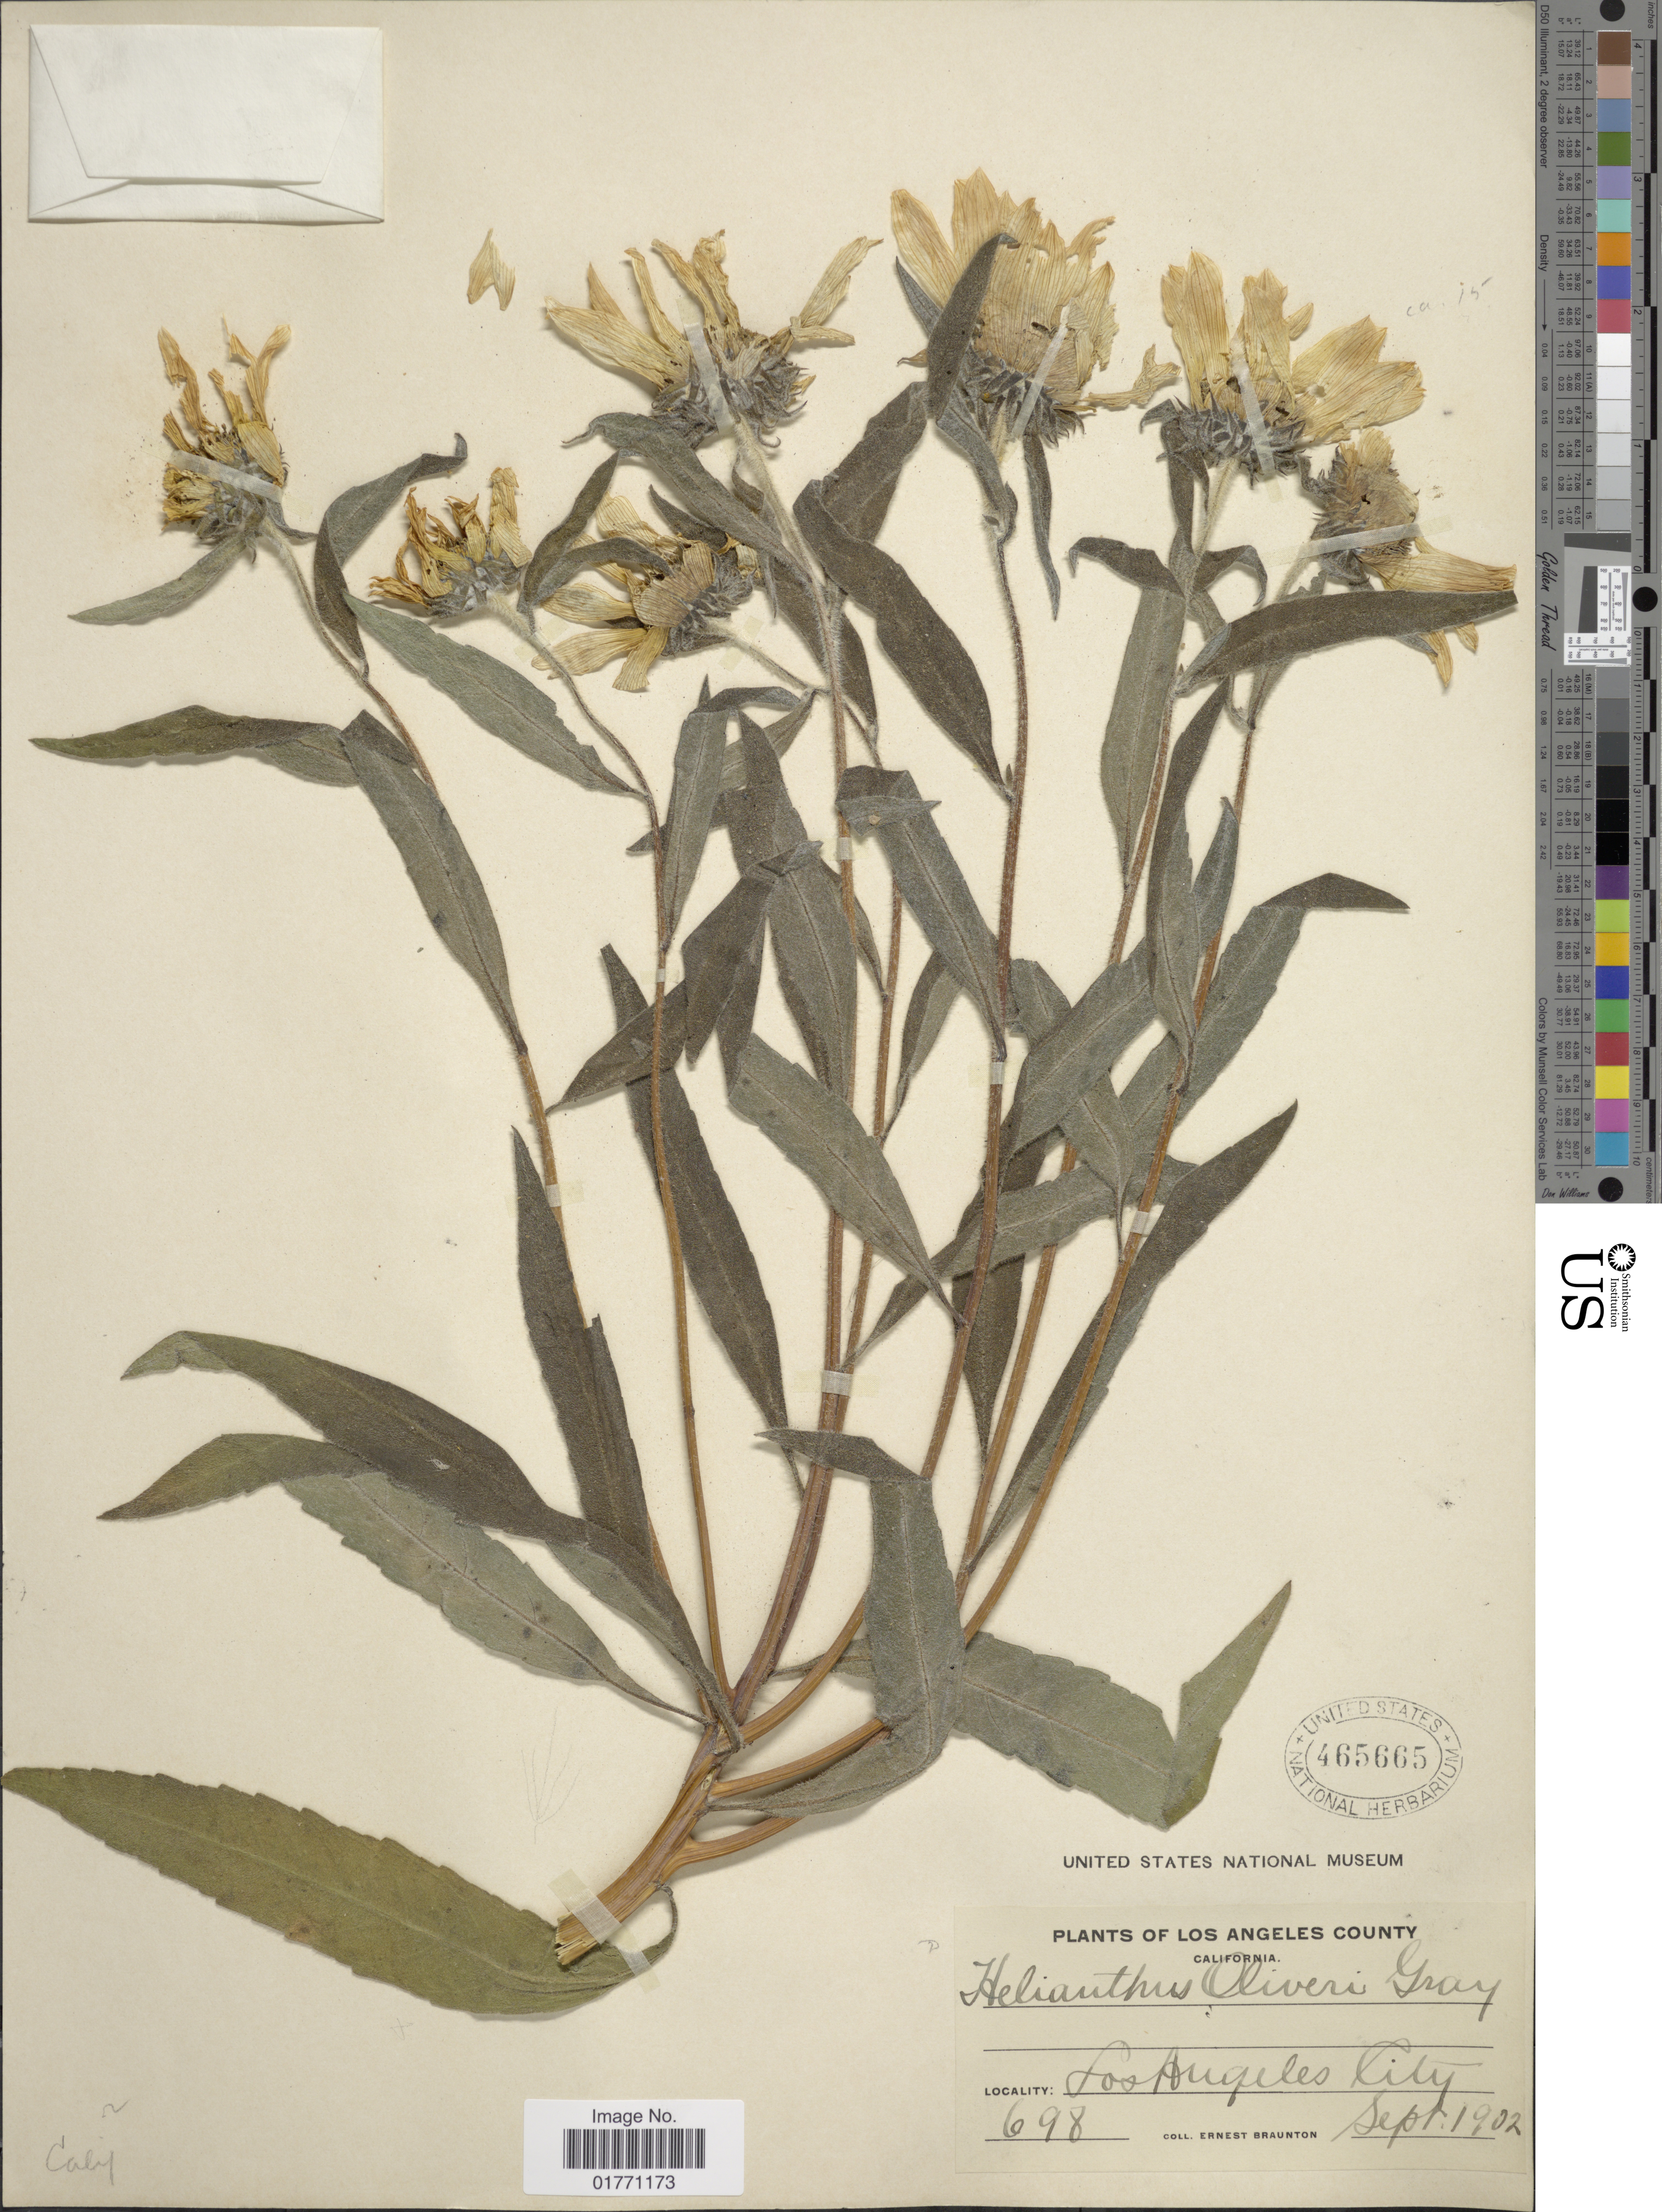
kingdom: Plantae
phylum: Tracheophyta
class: Magnoliopsida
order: Asterales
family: Asteraceae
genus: Helianthus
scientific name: Helianthus oliveri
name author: A. Gray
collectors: E. Braunton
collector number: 698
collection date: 1902-09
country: United States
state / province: California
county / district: Los Angeles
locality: Los Angeles County, Los Angeles City.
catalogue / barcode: US 465665